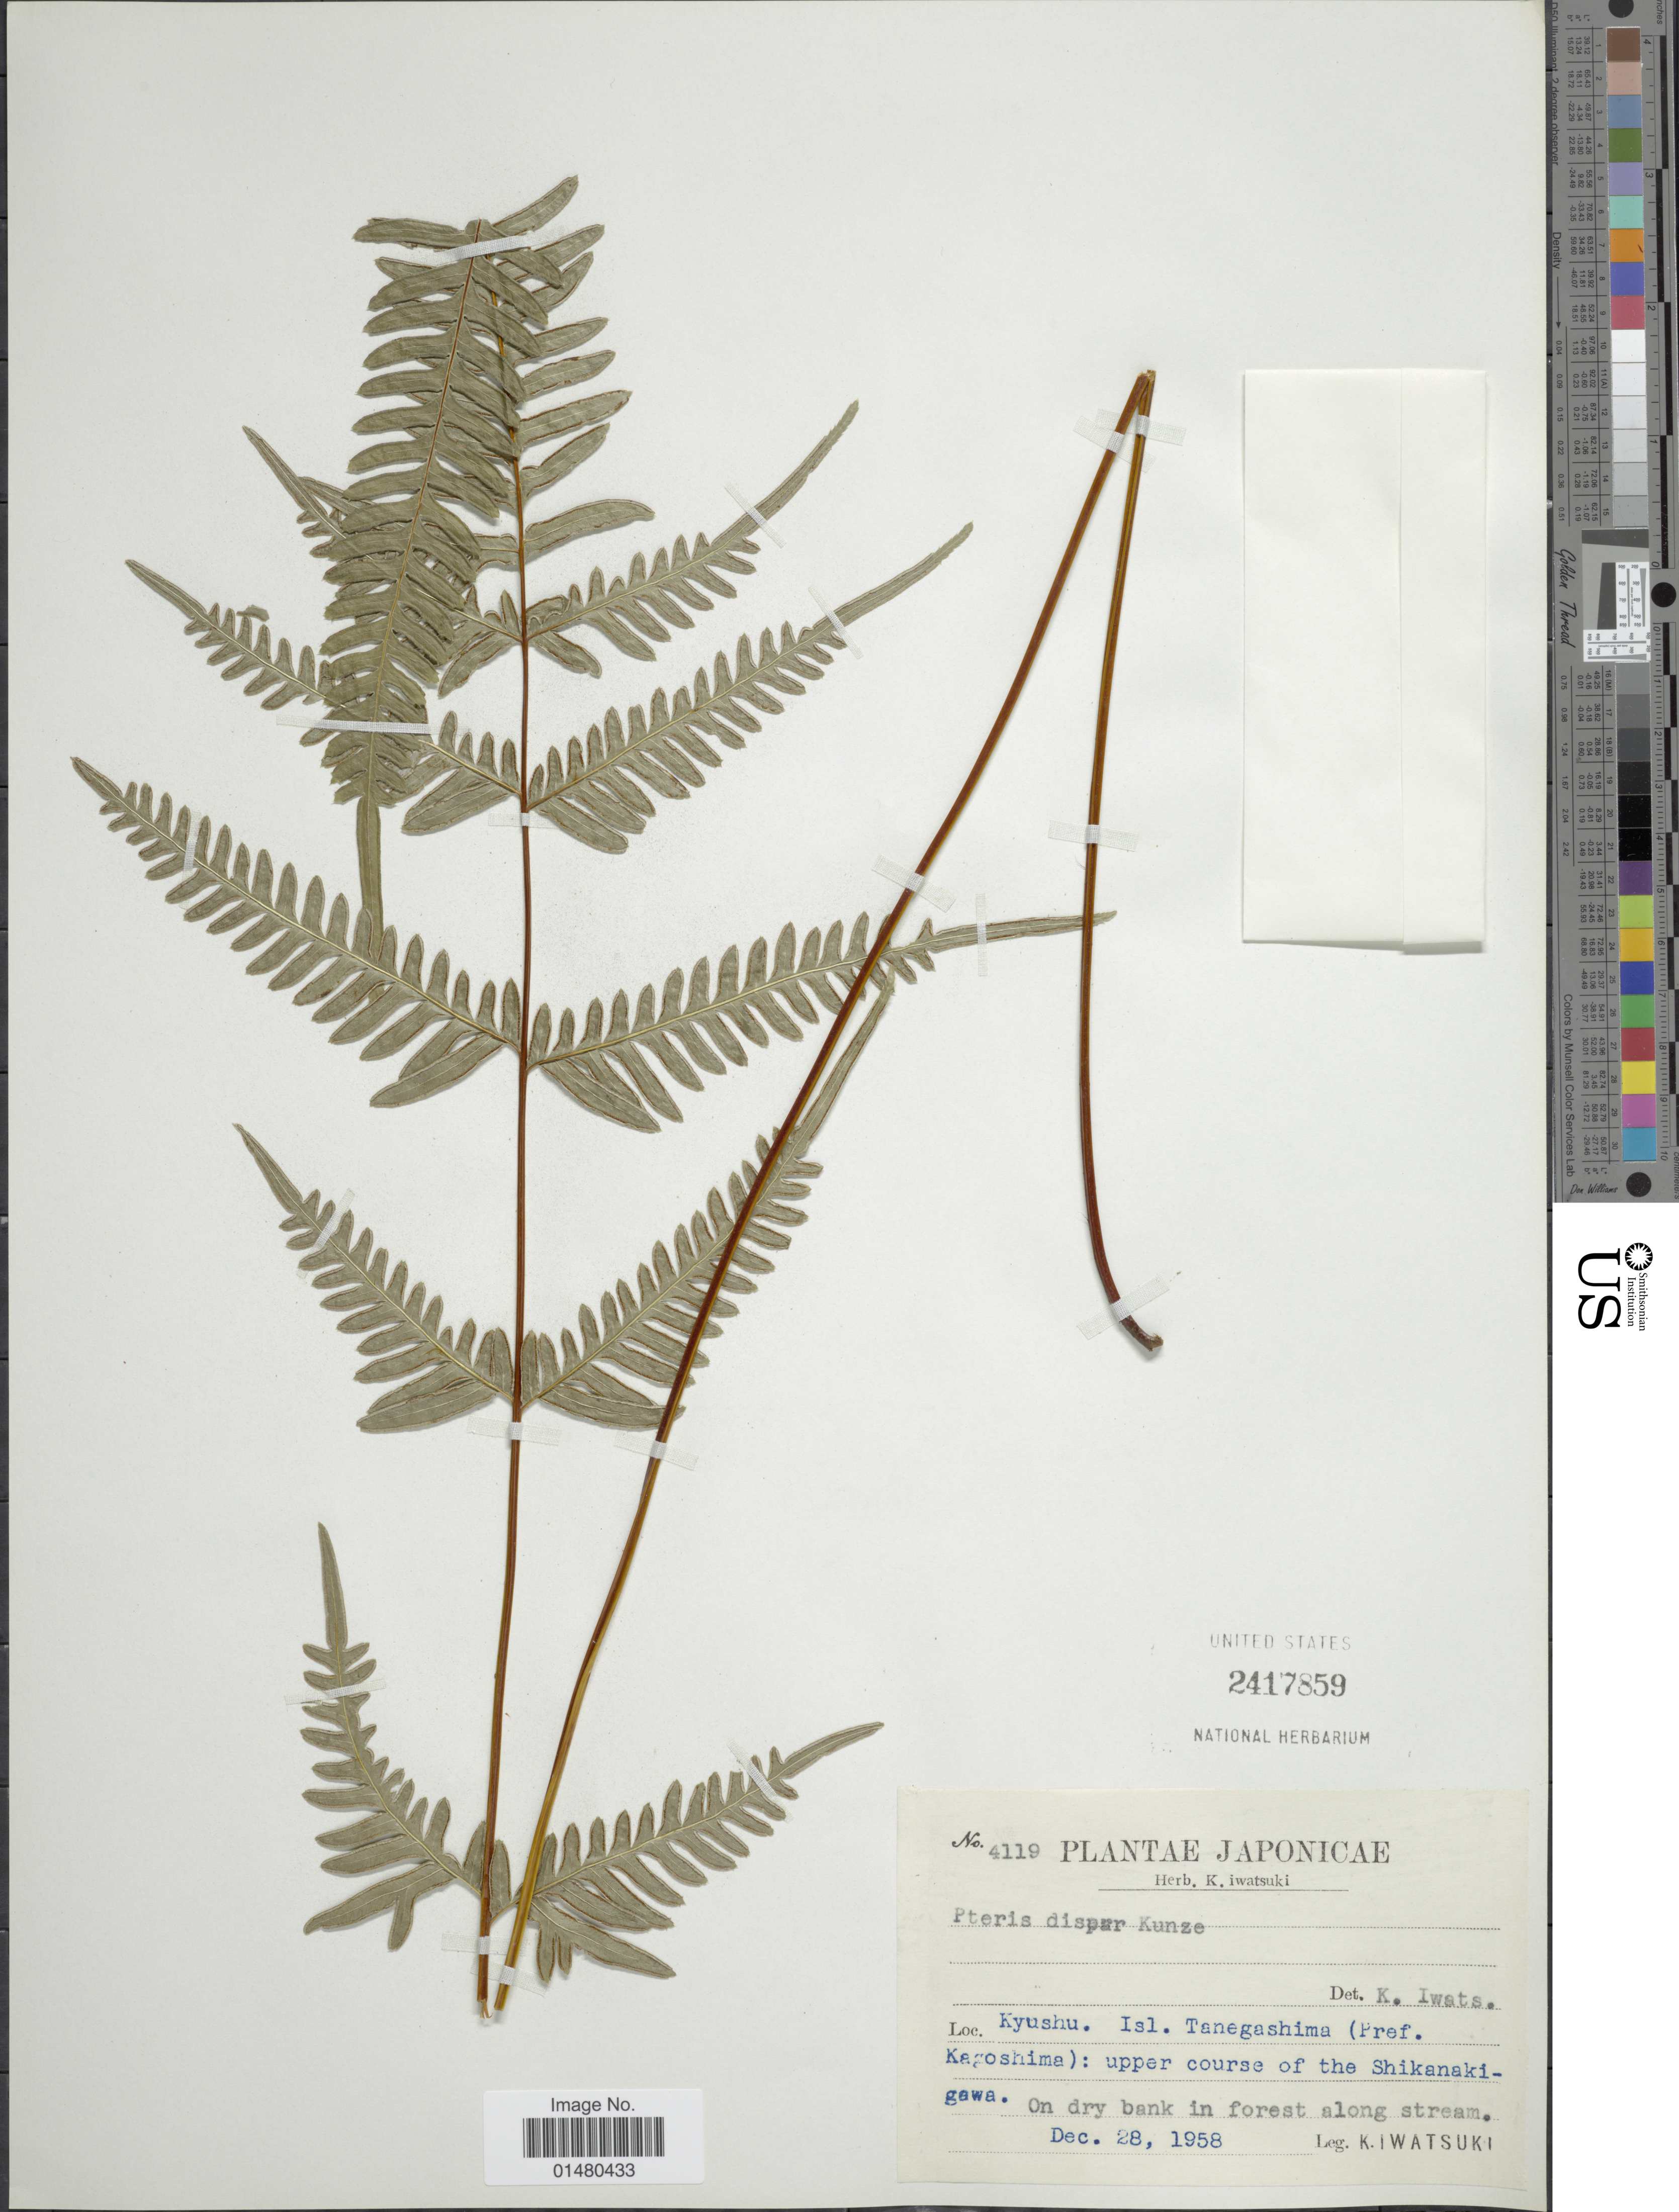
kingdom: Plantae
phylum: Tracheophyta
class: Polypodiopsida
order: Polypodiales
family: Pteridaceae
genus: Pteris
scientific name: Pteris dispar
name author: Kunze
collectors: K. Iwatsuki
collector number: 4119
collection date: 1958-12-28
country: Japan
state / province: Kagosima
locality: Isl. Tanegashima (Pref. Kagoshima): upper course of the Shilanakigawa. On dry bank in forest along stream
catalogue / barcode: US 2417859